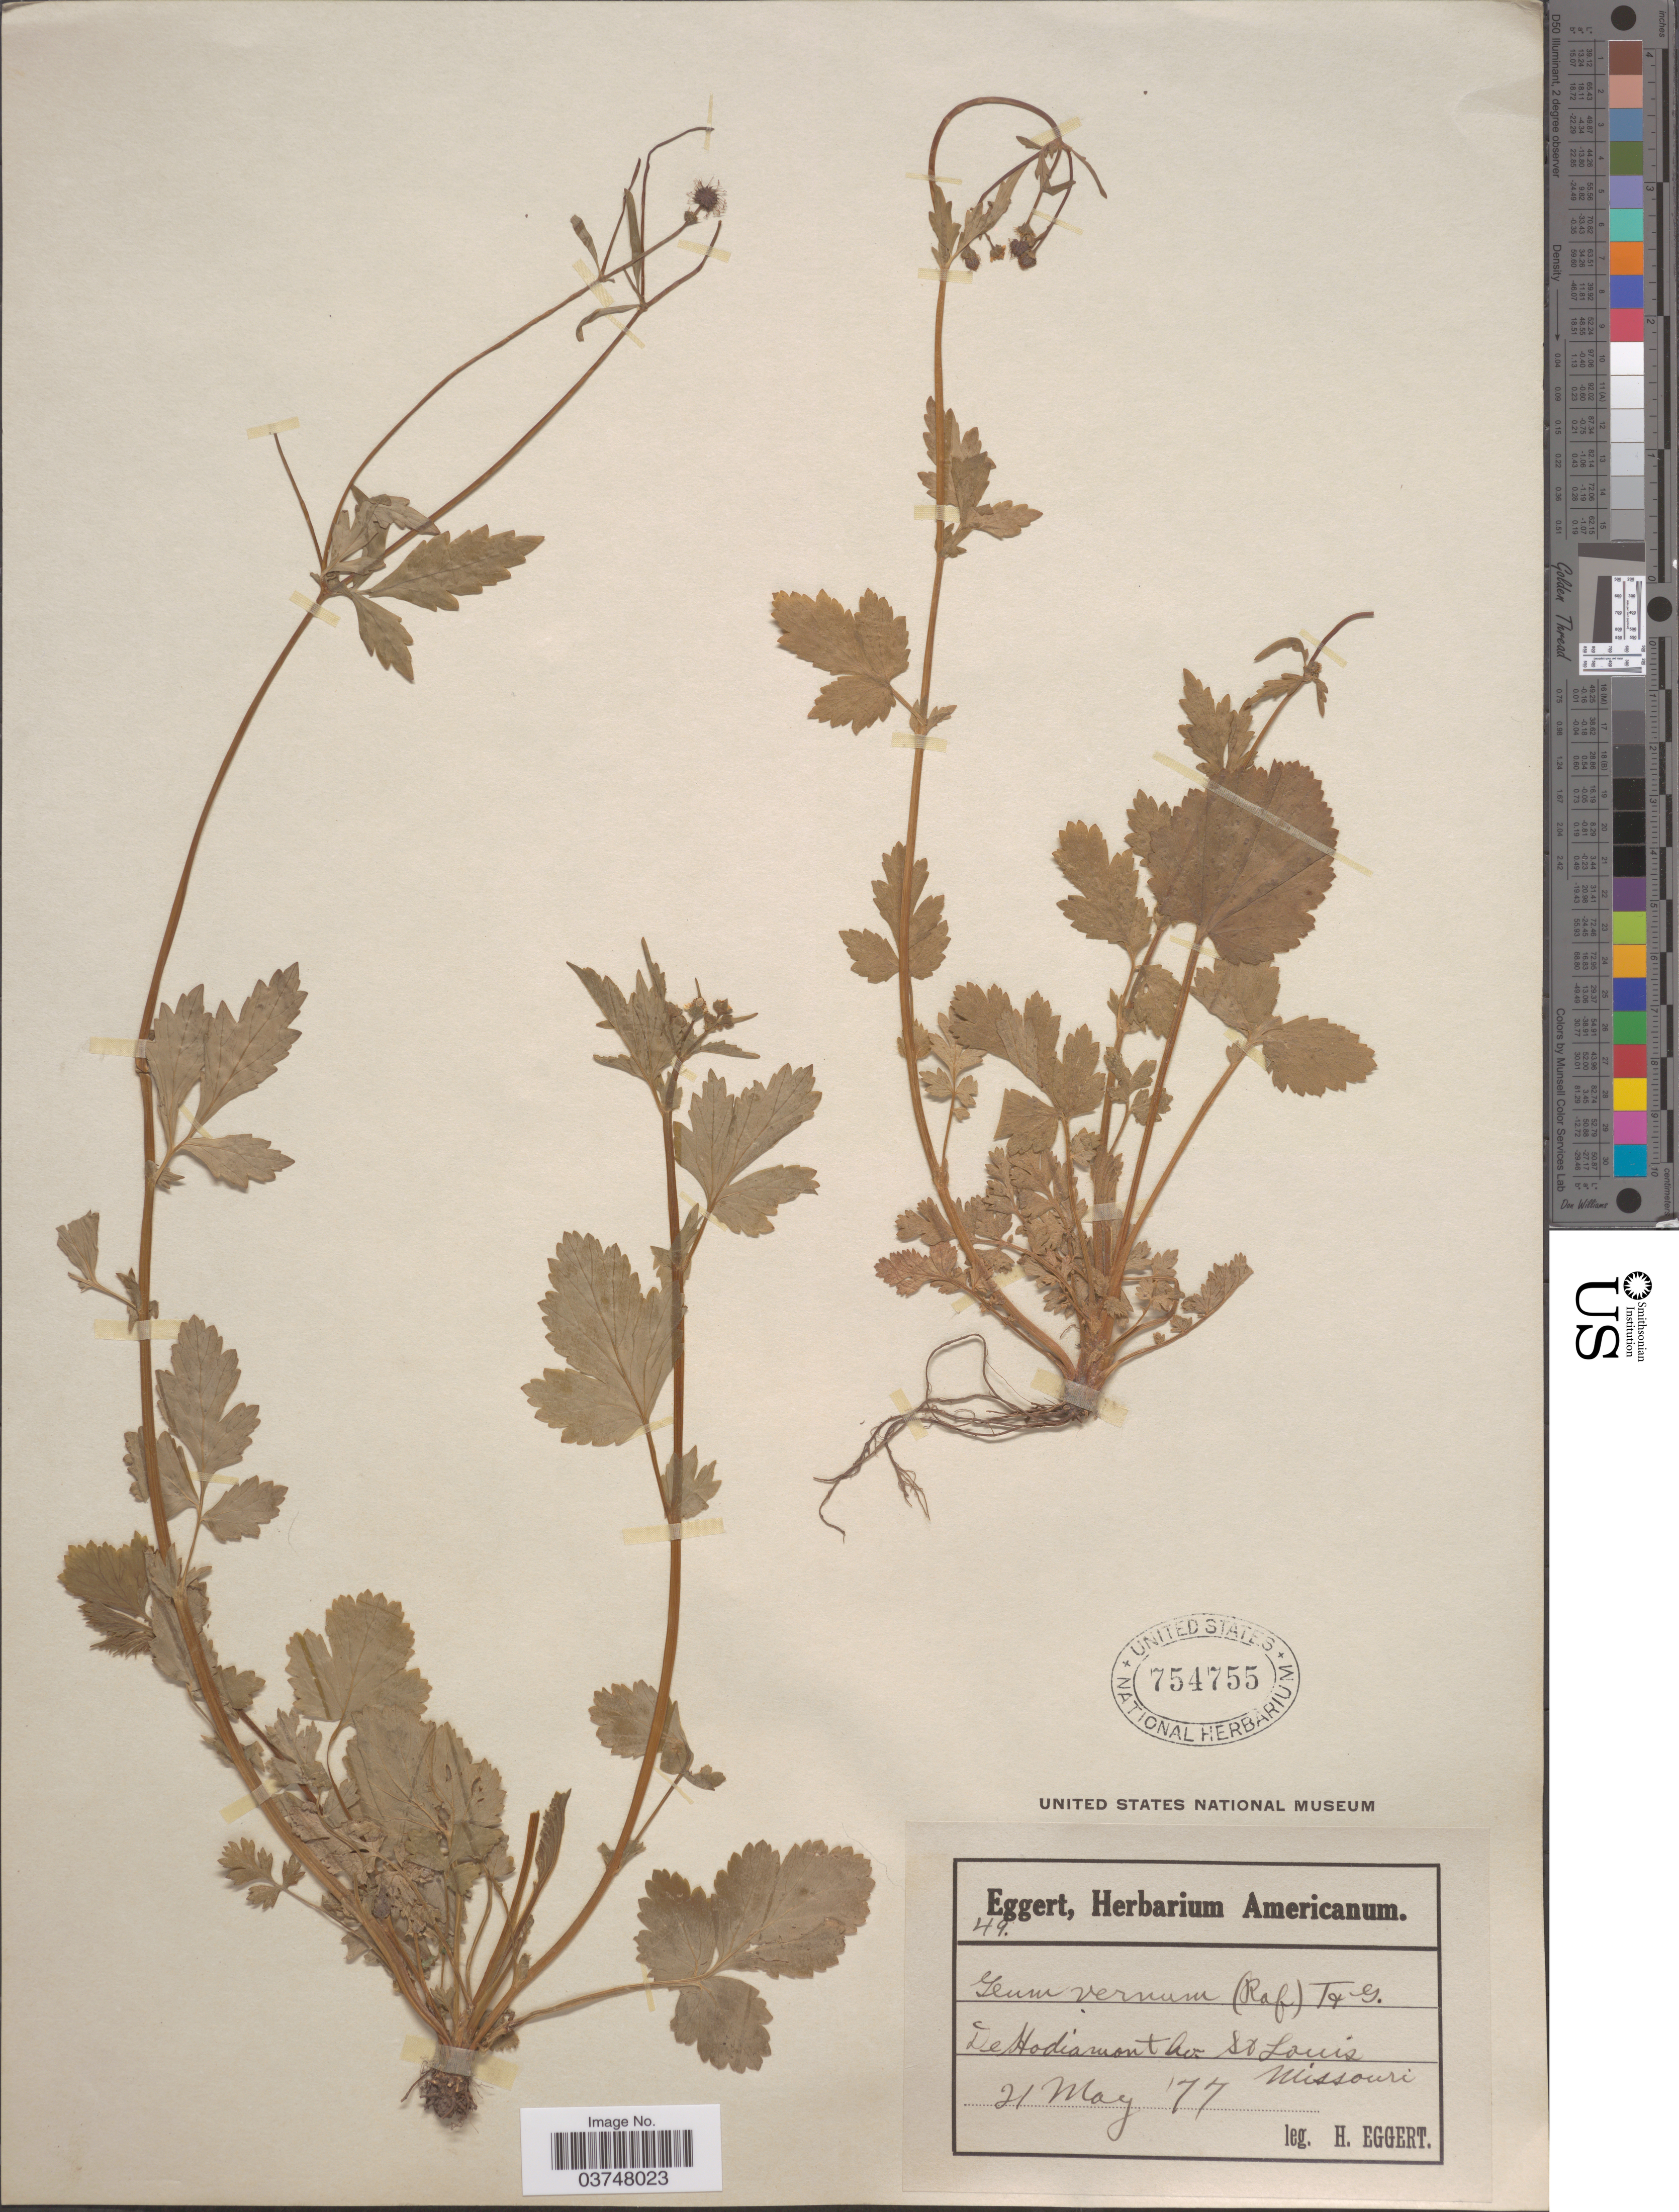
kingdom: Plantae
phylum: Tracheophyta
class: Magnoliopsida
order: Rosales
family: Rosaceae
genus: Geum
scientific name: Geum vernum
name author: (Raf.) Torr. & A. Gray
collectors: H. Eggert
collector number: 49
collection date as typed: Transcribed d/m/y: 21/5/77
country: United States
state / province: Missouri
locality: De Hodiamont Av. St Louis.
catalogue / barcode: US 754755